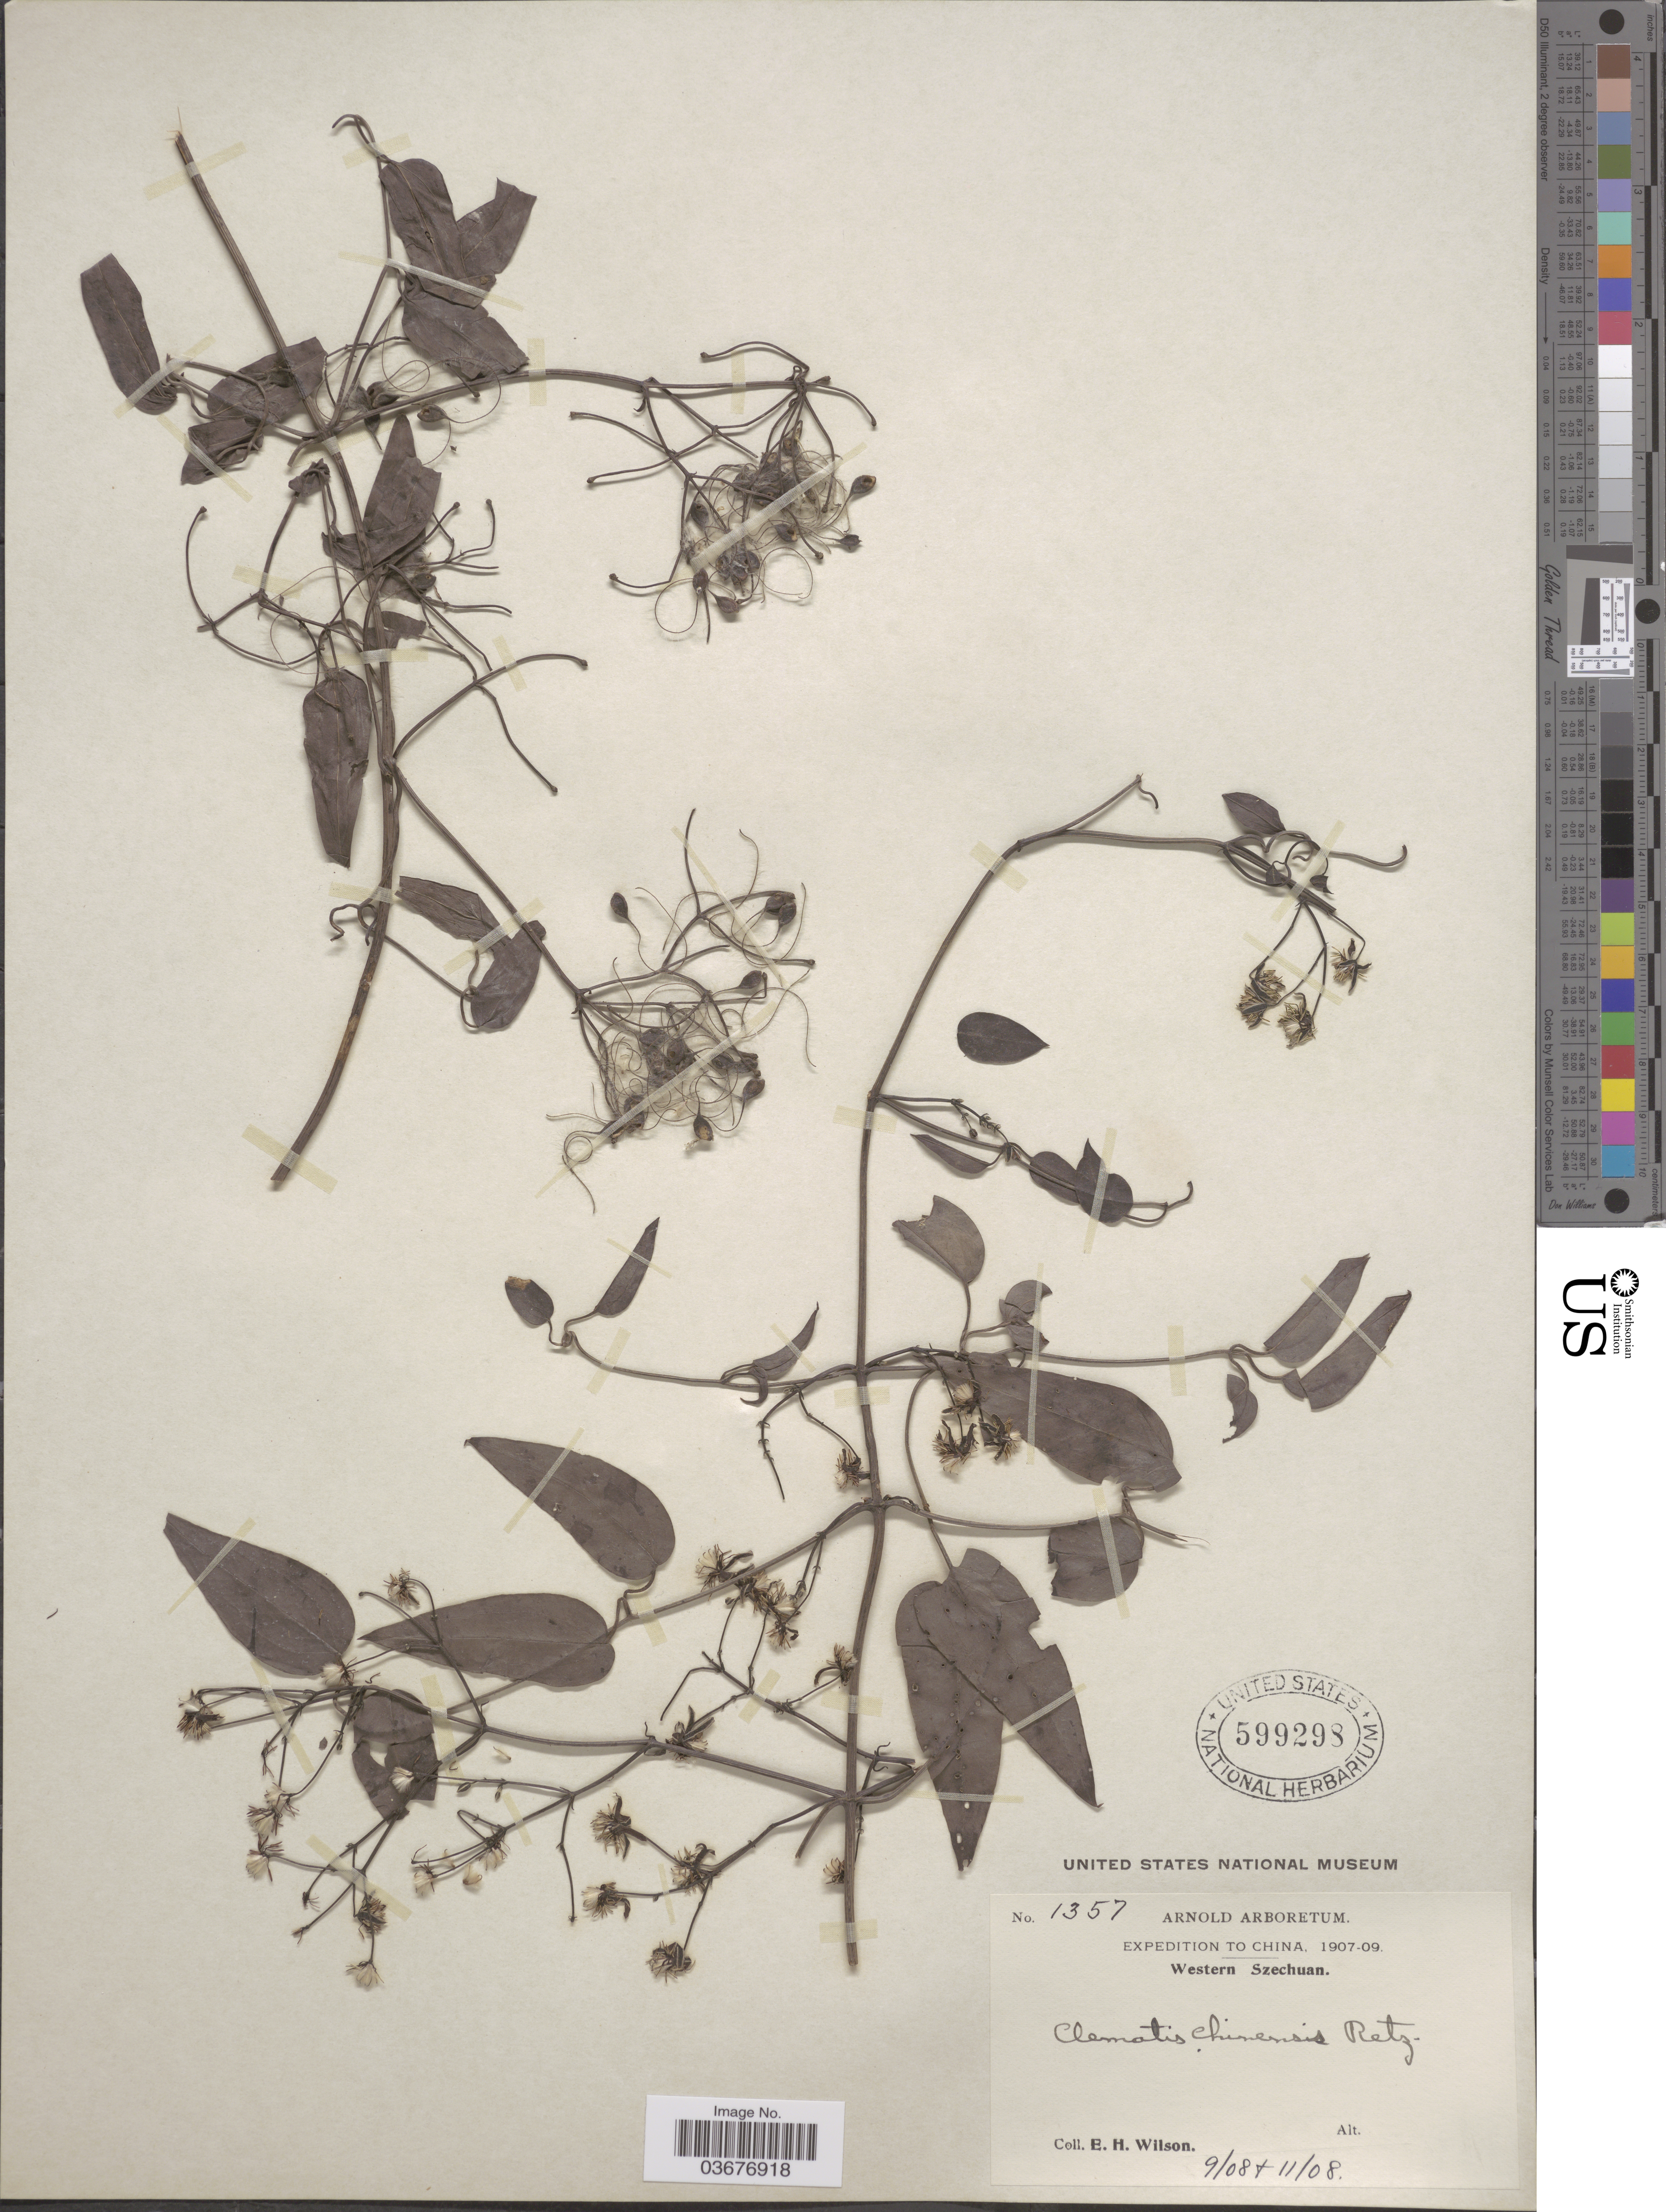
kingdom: Plantae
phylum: Tracheophyta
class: Magnoliopsida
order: Ranunculales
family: Ranunculaceae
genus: Clematis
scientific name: Clematis chinensis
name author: Retz.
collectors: E. Wilson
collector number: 1357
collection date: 1908-09/1908-11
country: China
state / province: Sichuan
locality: Western Szechuan.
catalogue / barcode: US 599298